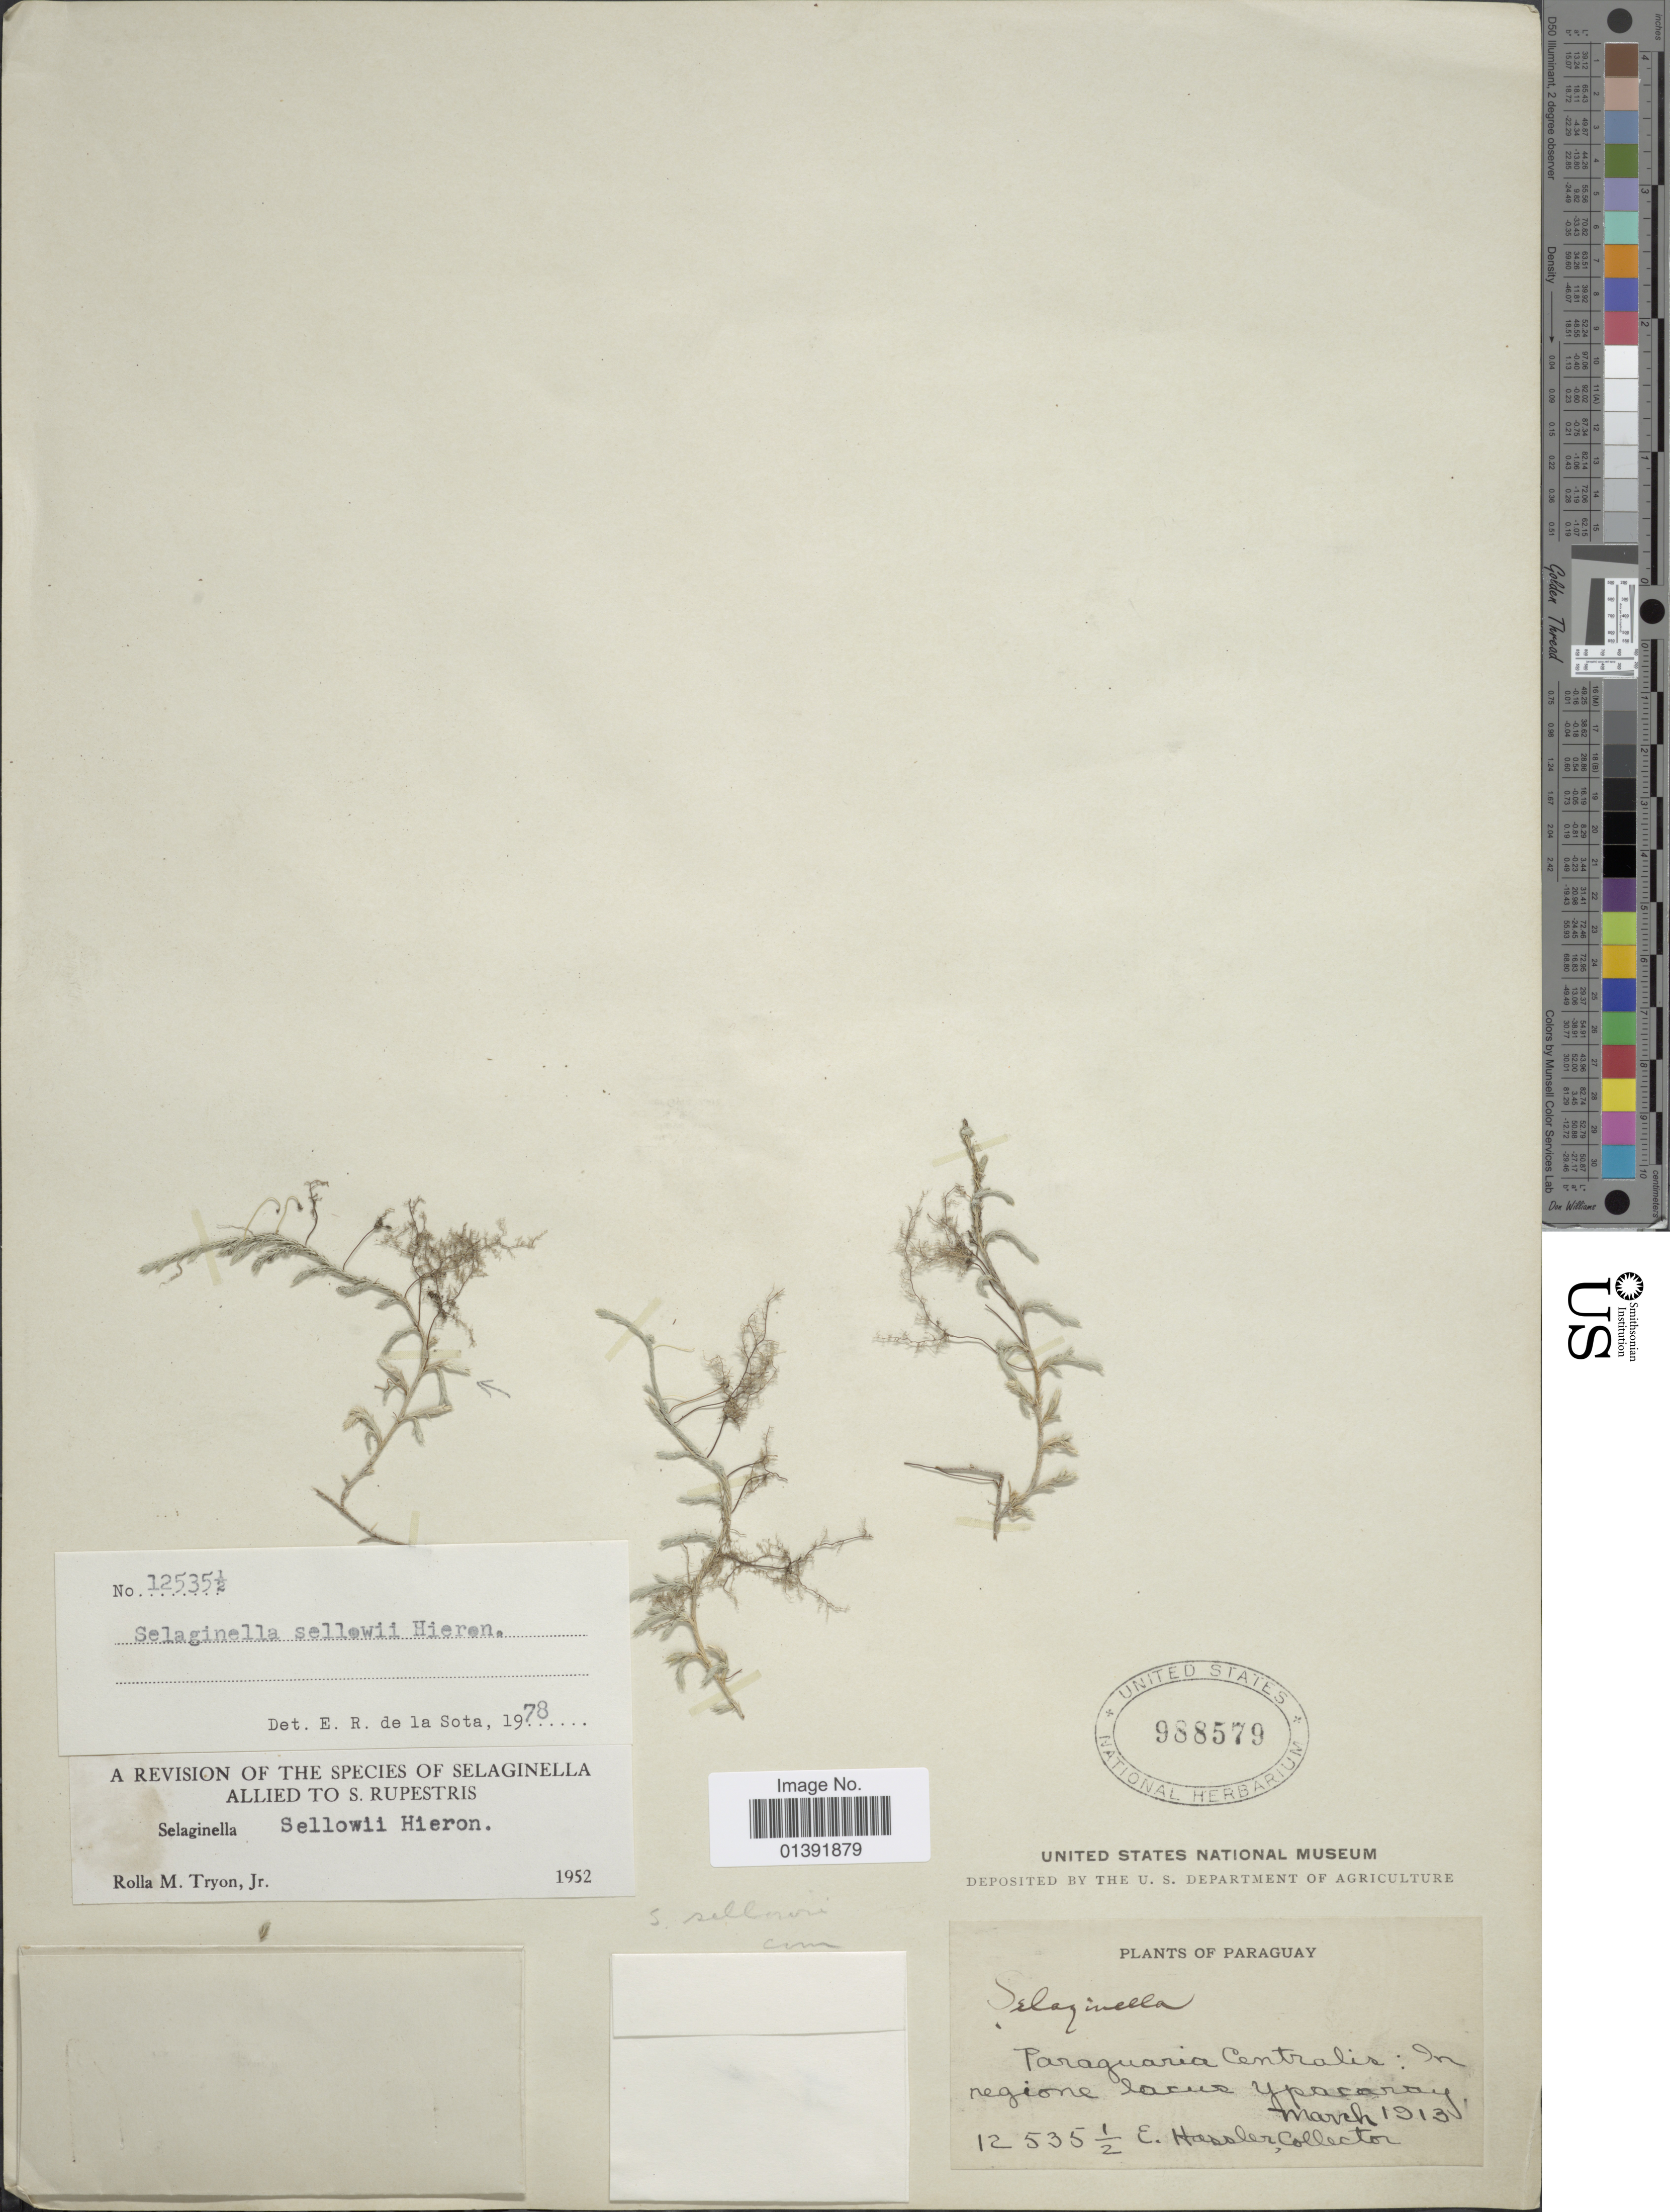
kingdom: Plantae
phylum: Tracheophyta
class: Lycopodiopsida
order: Selaginellales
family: Selaginellaceae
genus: Selaginella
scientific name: Selaginella sellowii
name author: Hieron.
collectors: E. Hassler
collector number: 12535½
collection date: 1913-03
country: Paraguay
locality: Paraguaria Centralis: in regione lacus Ypacaray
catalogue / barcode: US 988579